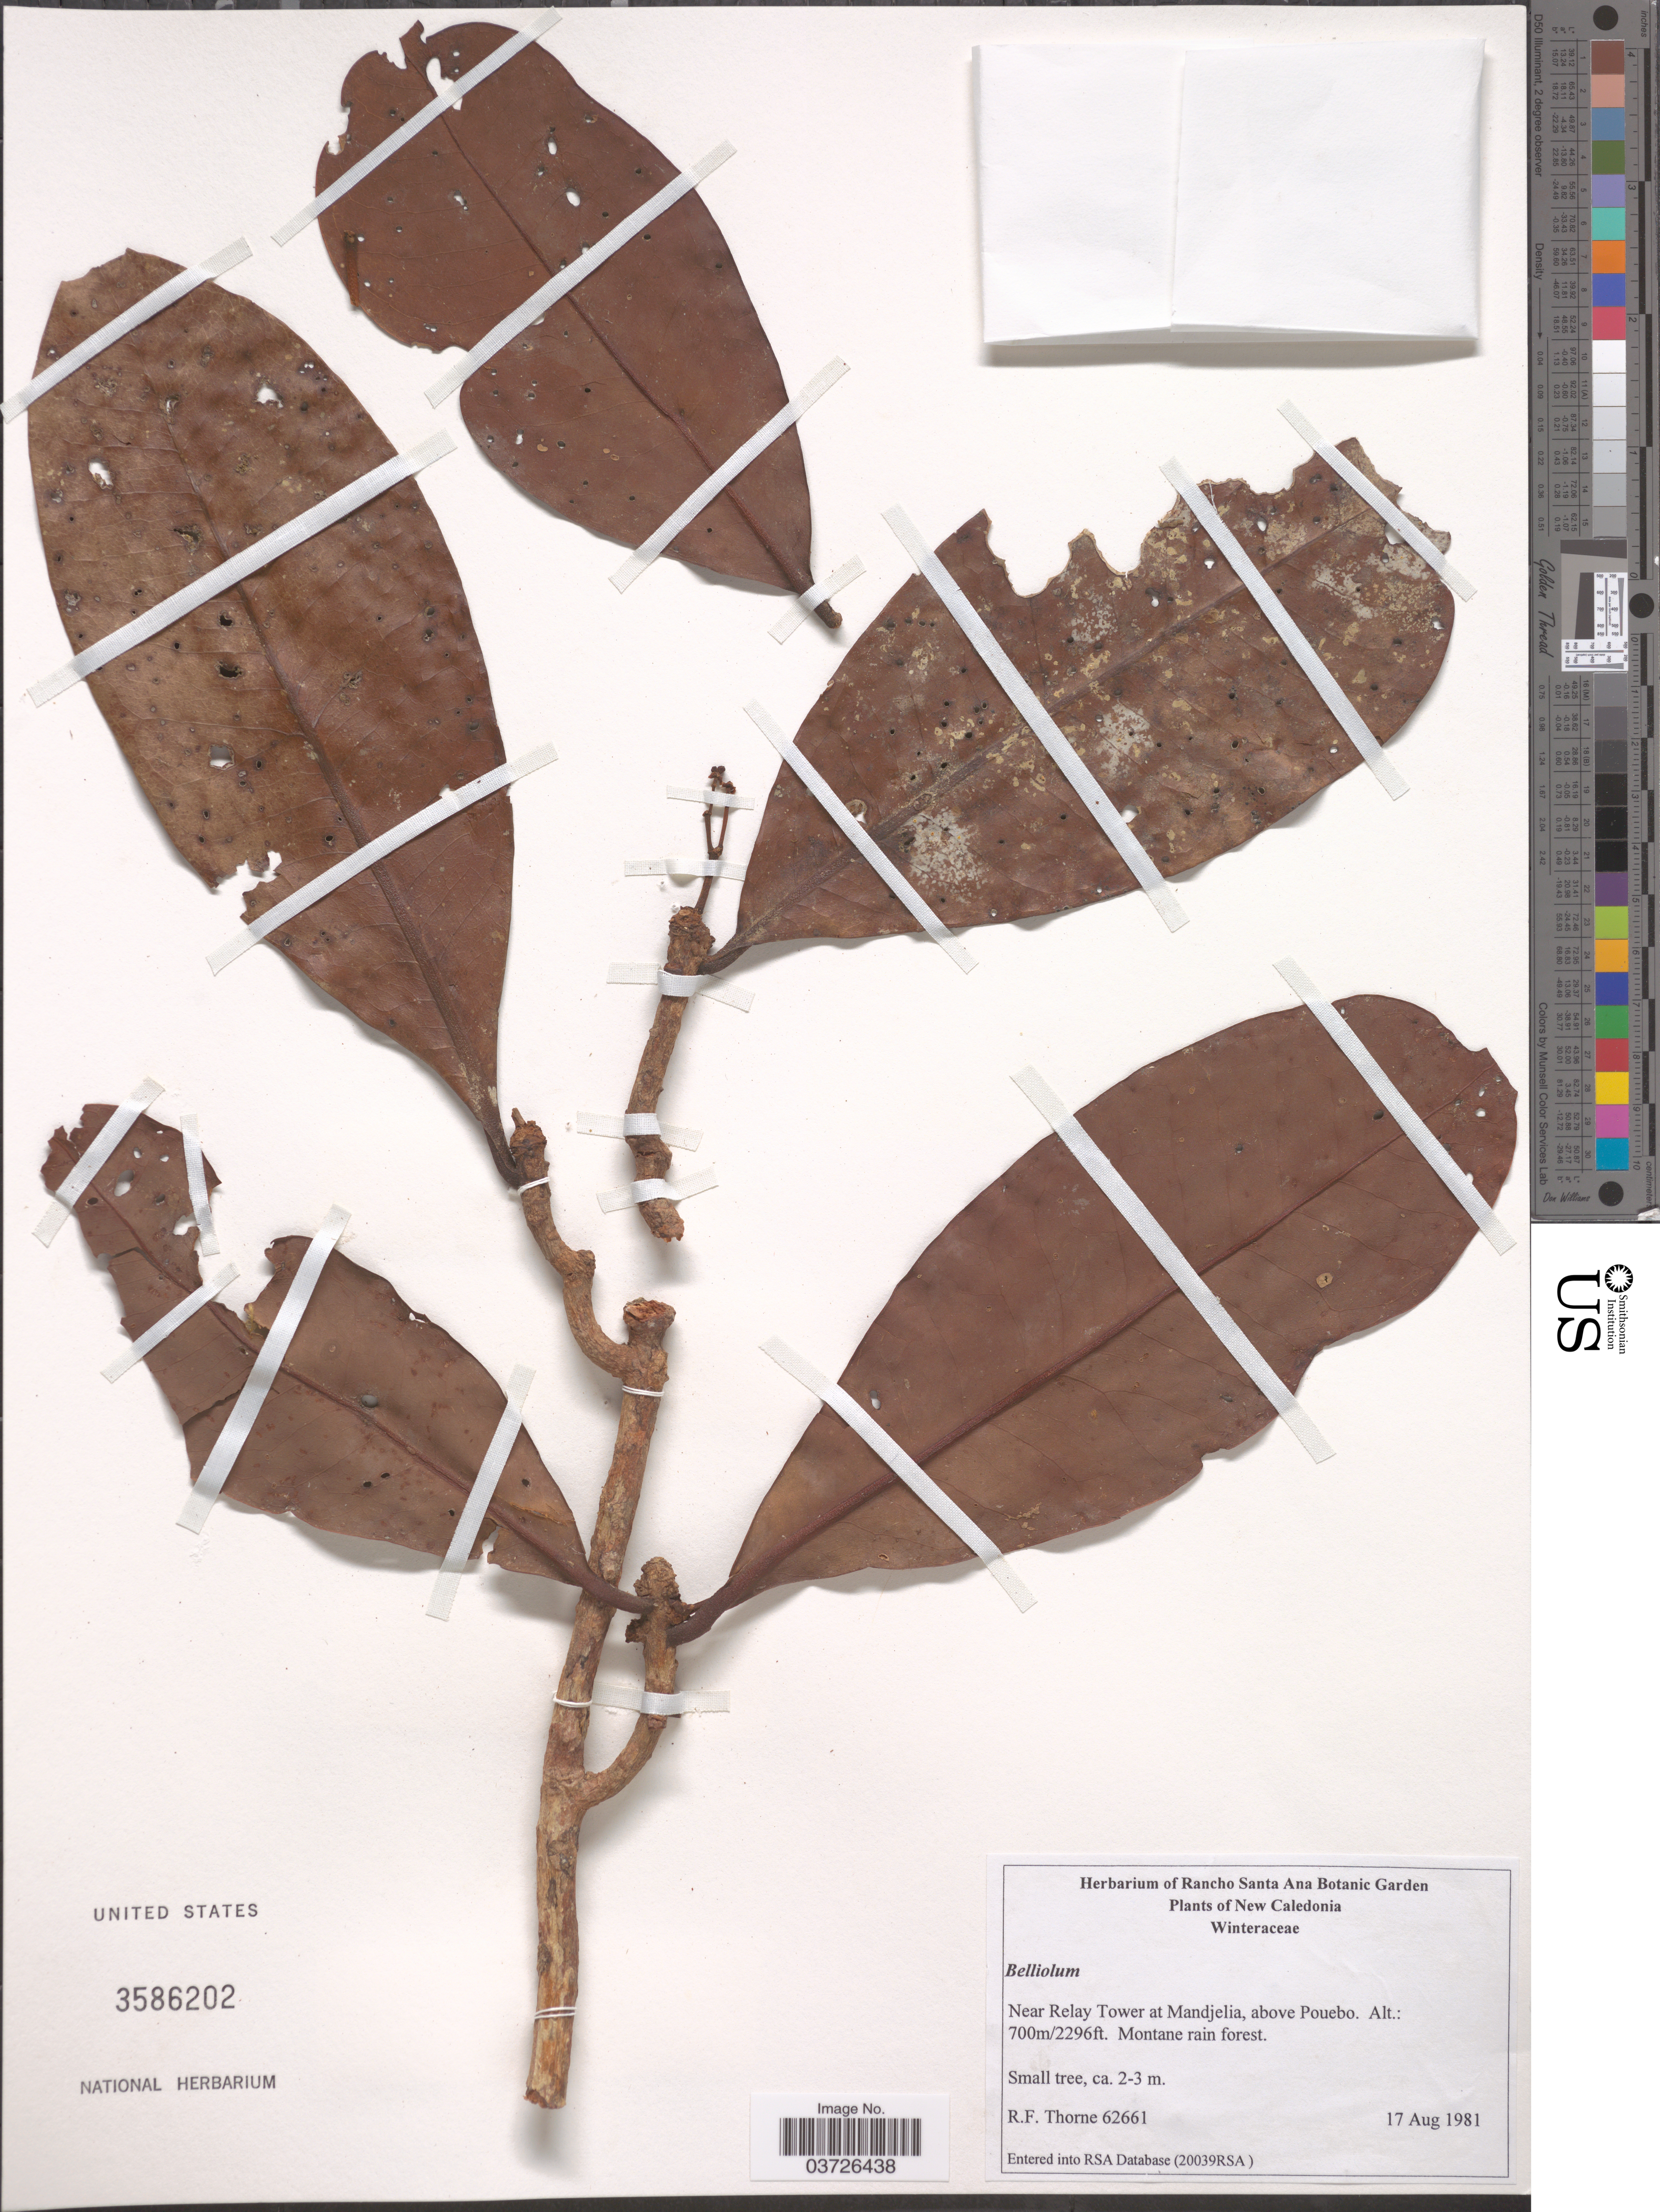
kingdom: Plantae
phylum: Tracheophyta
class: Magnoliopsida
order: Canellales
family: Winteraceae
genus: Belliolum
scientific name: Belliolum sp.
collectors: R. Thorne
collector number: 62661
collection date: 1981-08-17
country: New Caledonia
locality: Near Relay Tower at Mandjelia, above Pouebo.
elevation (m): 700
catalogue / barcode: US 3586202